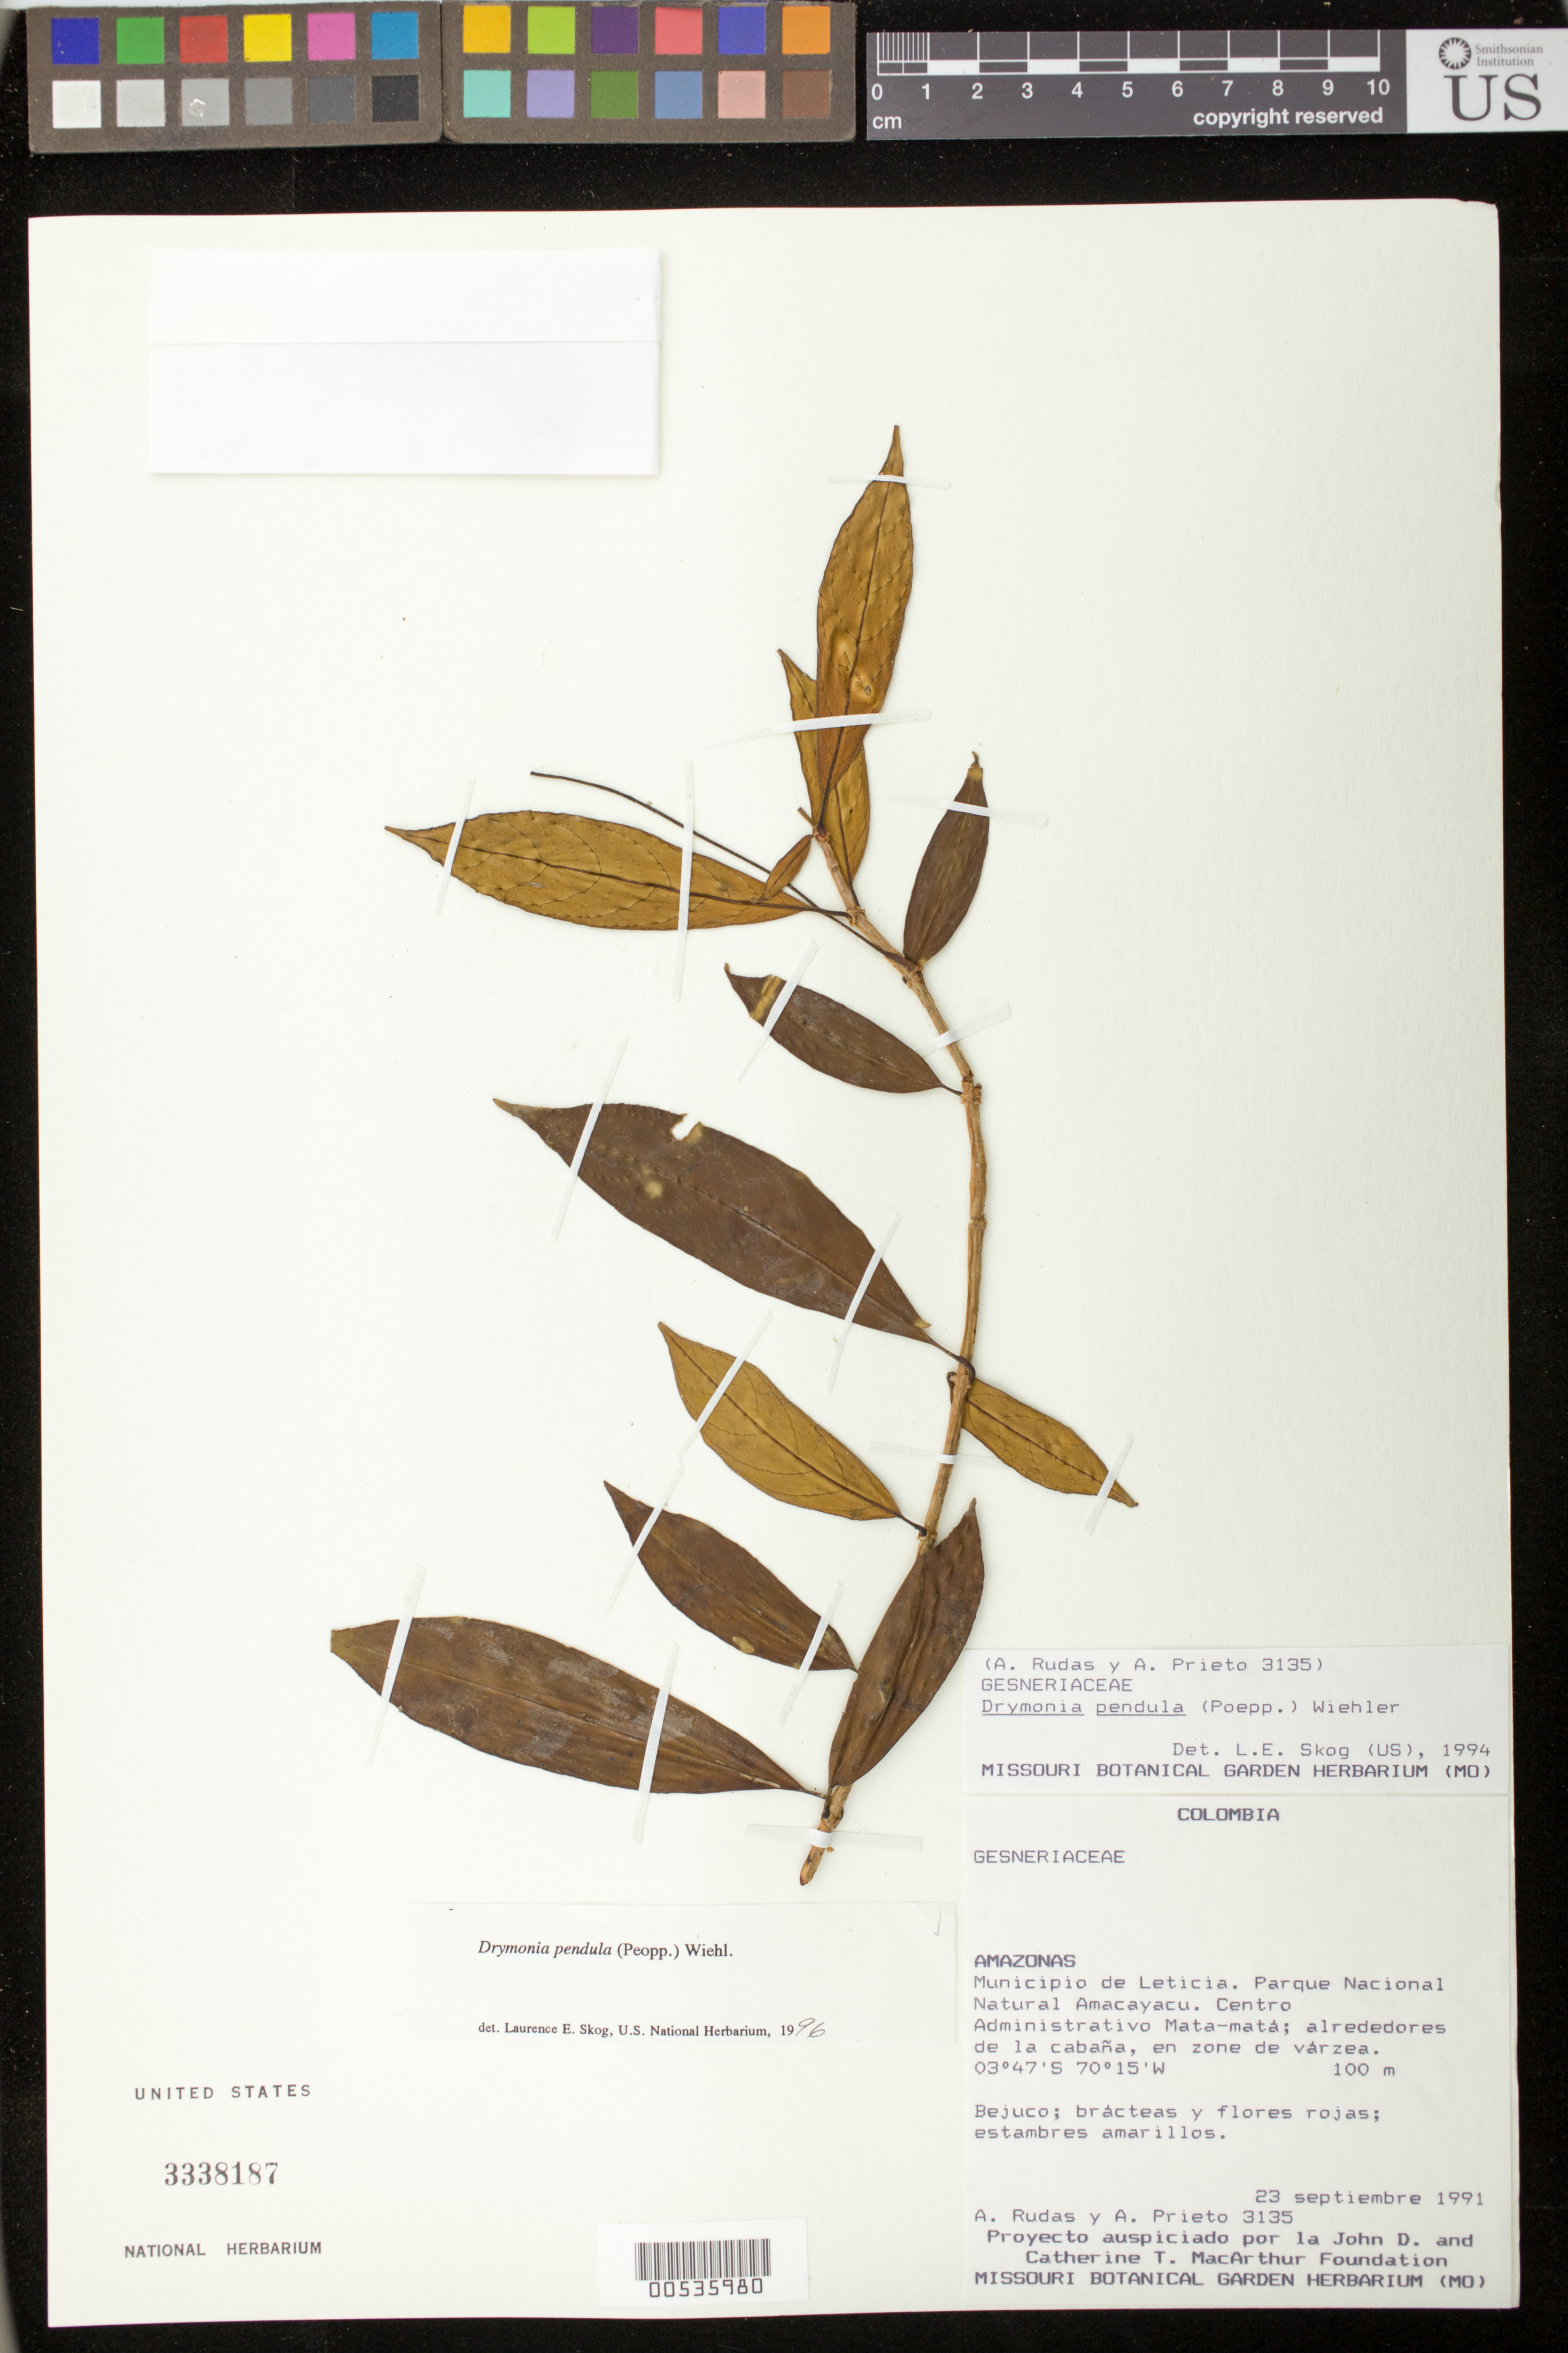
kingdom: Plantae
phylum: Tracheophyta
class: Magnoliopsida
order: Lamiales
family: Gesneriaceae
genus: Drymonia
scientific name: Drymonia pendula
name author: (Poepp.) Wiehler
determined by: Skog, Laurence E.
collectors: A. Rudas & A. Prieto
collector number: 3135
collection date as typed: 23 Sep 1991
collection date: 1991-09-23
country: Colombia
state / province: Amazônas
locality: Mpio. de Leticia; Parque Nacional Natural Amacayacu, Centro Administrativo Mata-matá; alrededores de la cabaña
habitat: En zone de várzea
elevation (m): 100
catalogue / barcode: US 3338187